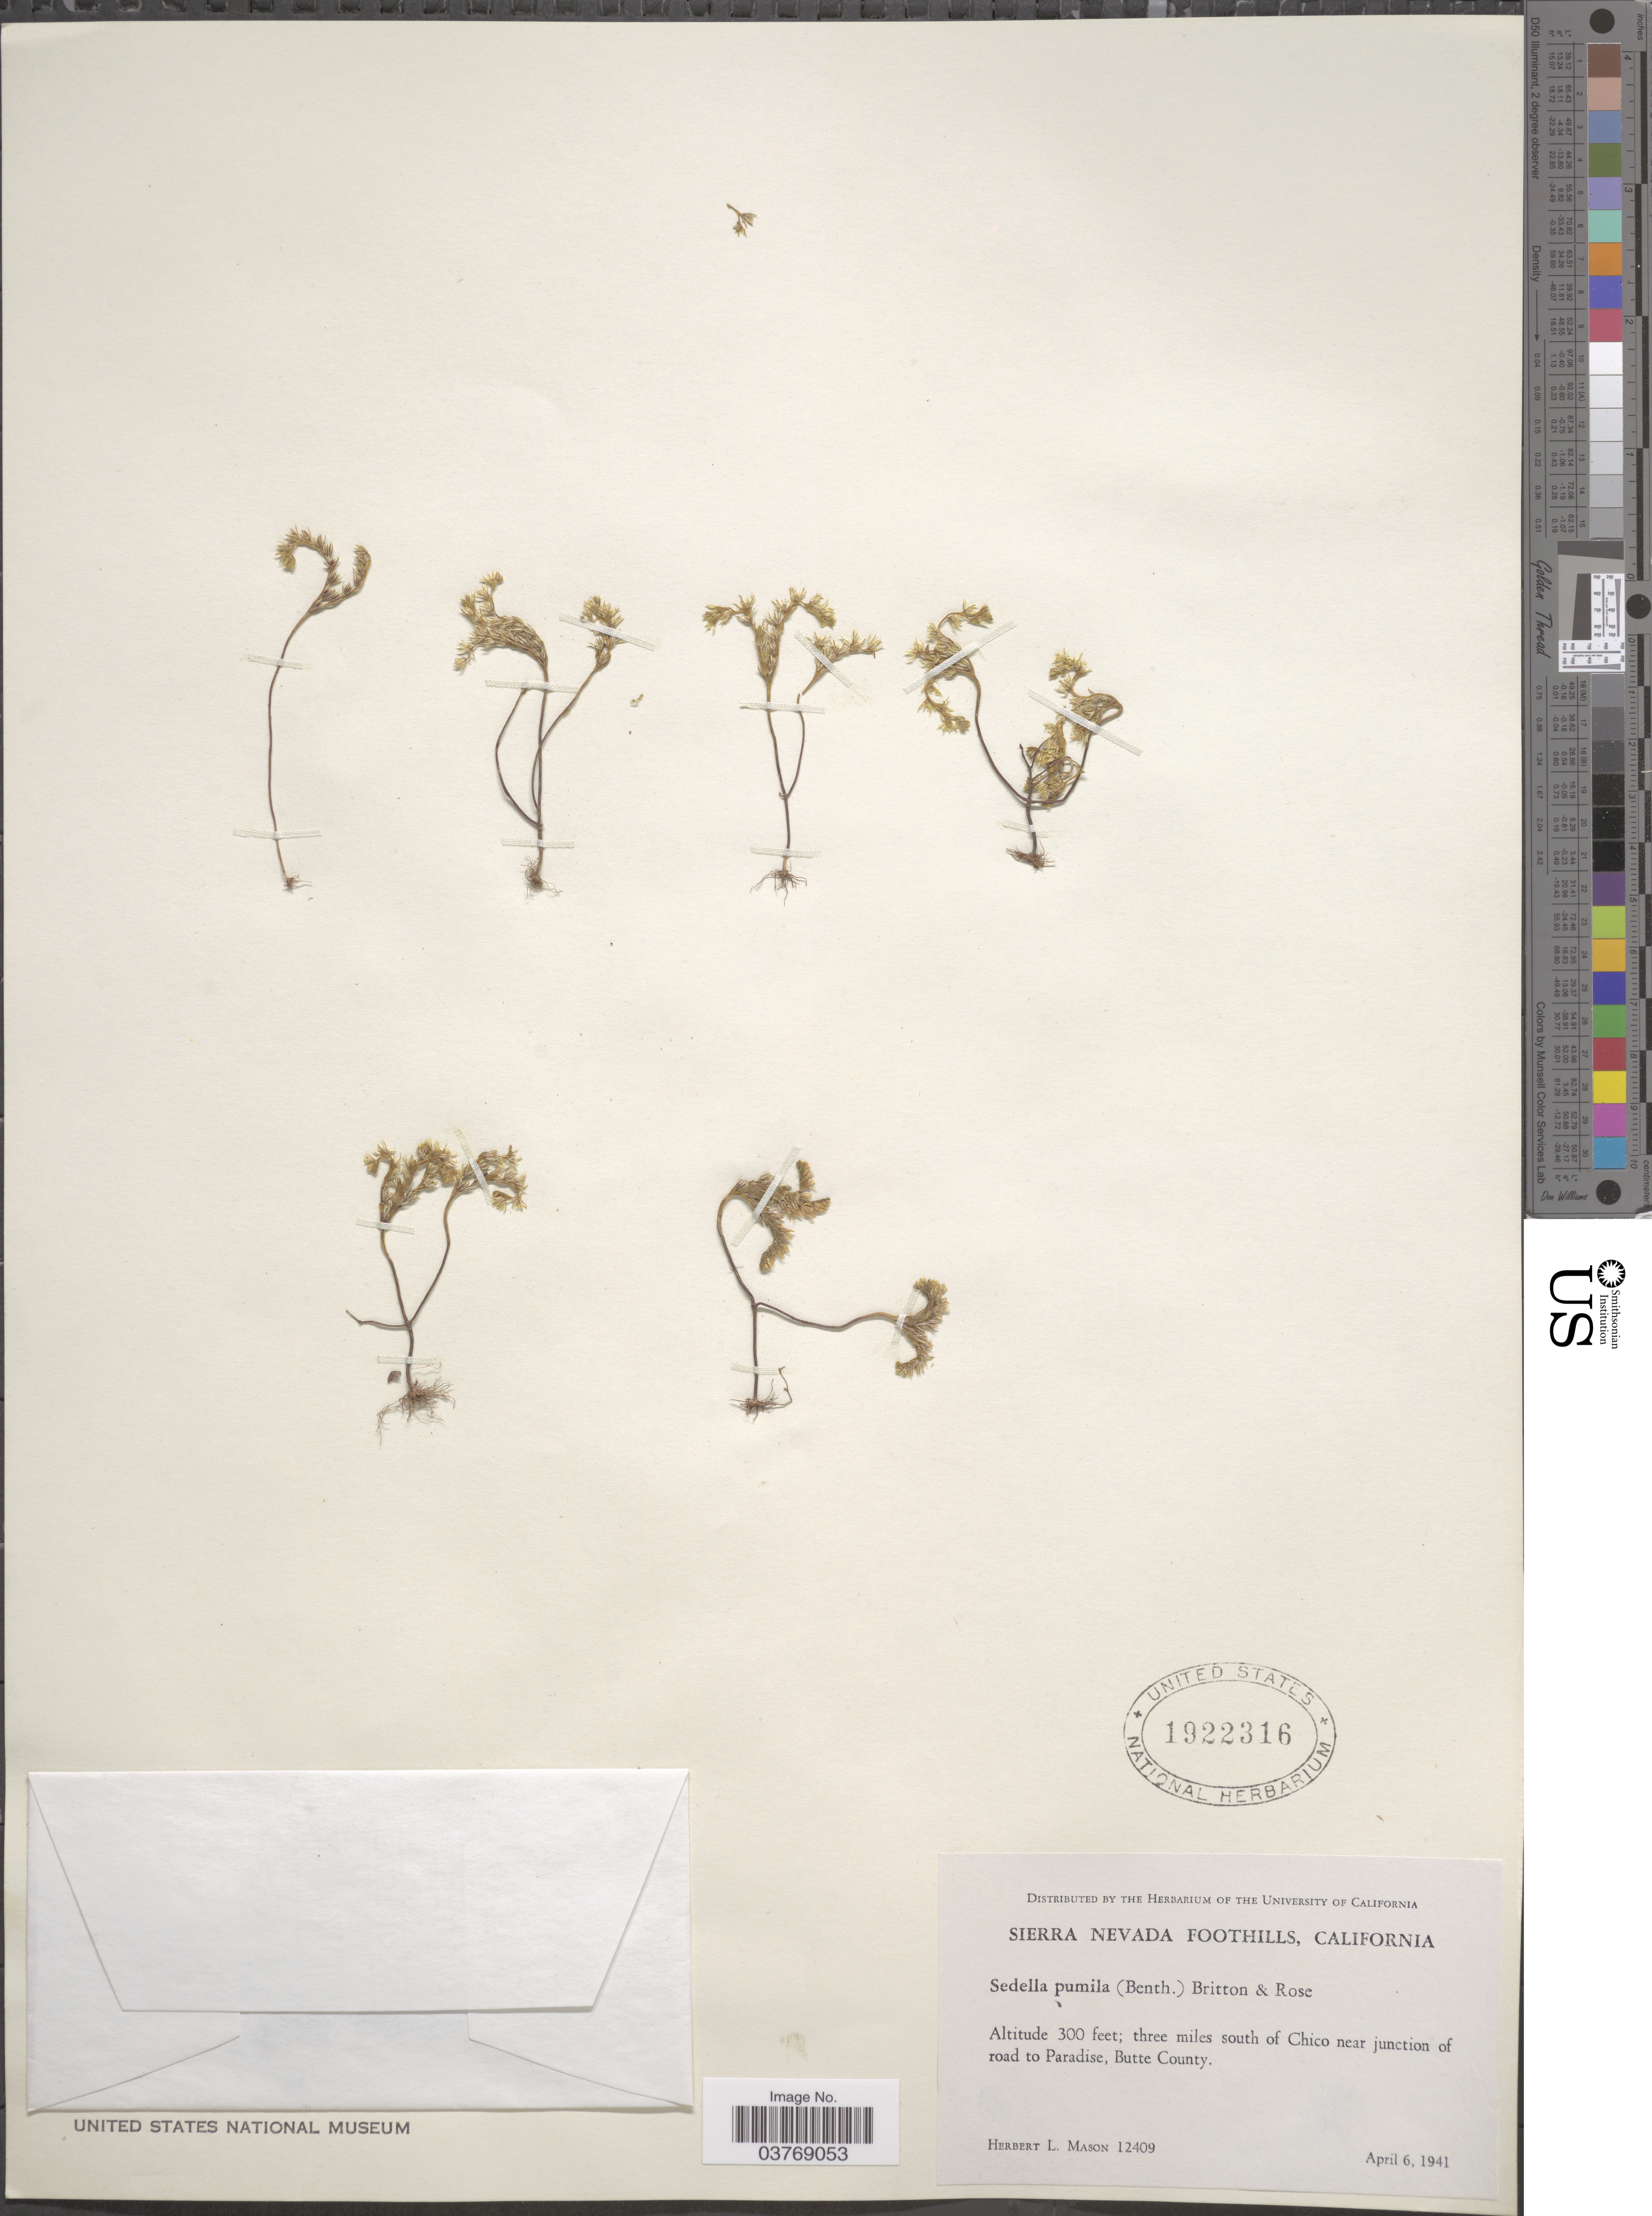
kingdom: Plantae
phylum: Tracheophyta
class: Magnoliopsida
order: Saxifragales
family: Crassulaceae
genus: Sedella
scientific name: Sedella pumila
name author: (Benth.) Britton & Rose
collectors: H. L. Mason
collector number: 12409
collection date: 1941-04-06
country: United States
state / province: California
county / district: Butte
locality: Sierra Nevada Foothills. Three miles south of Chico near junction of road to Paradise, Butte County.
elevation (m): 91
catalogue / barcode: US 1922316